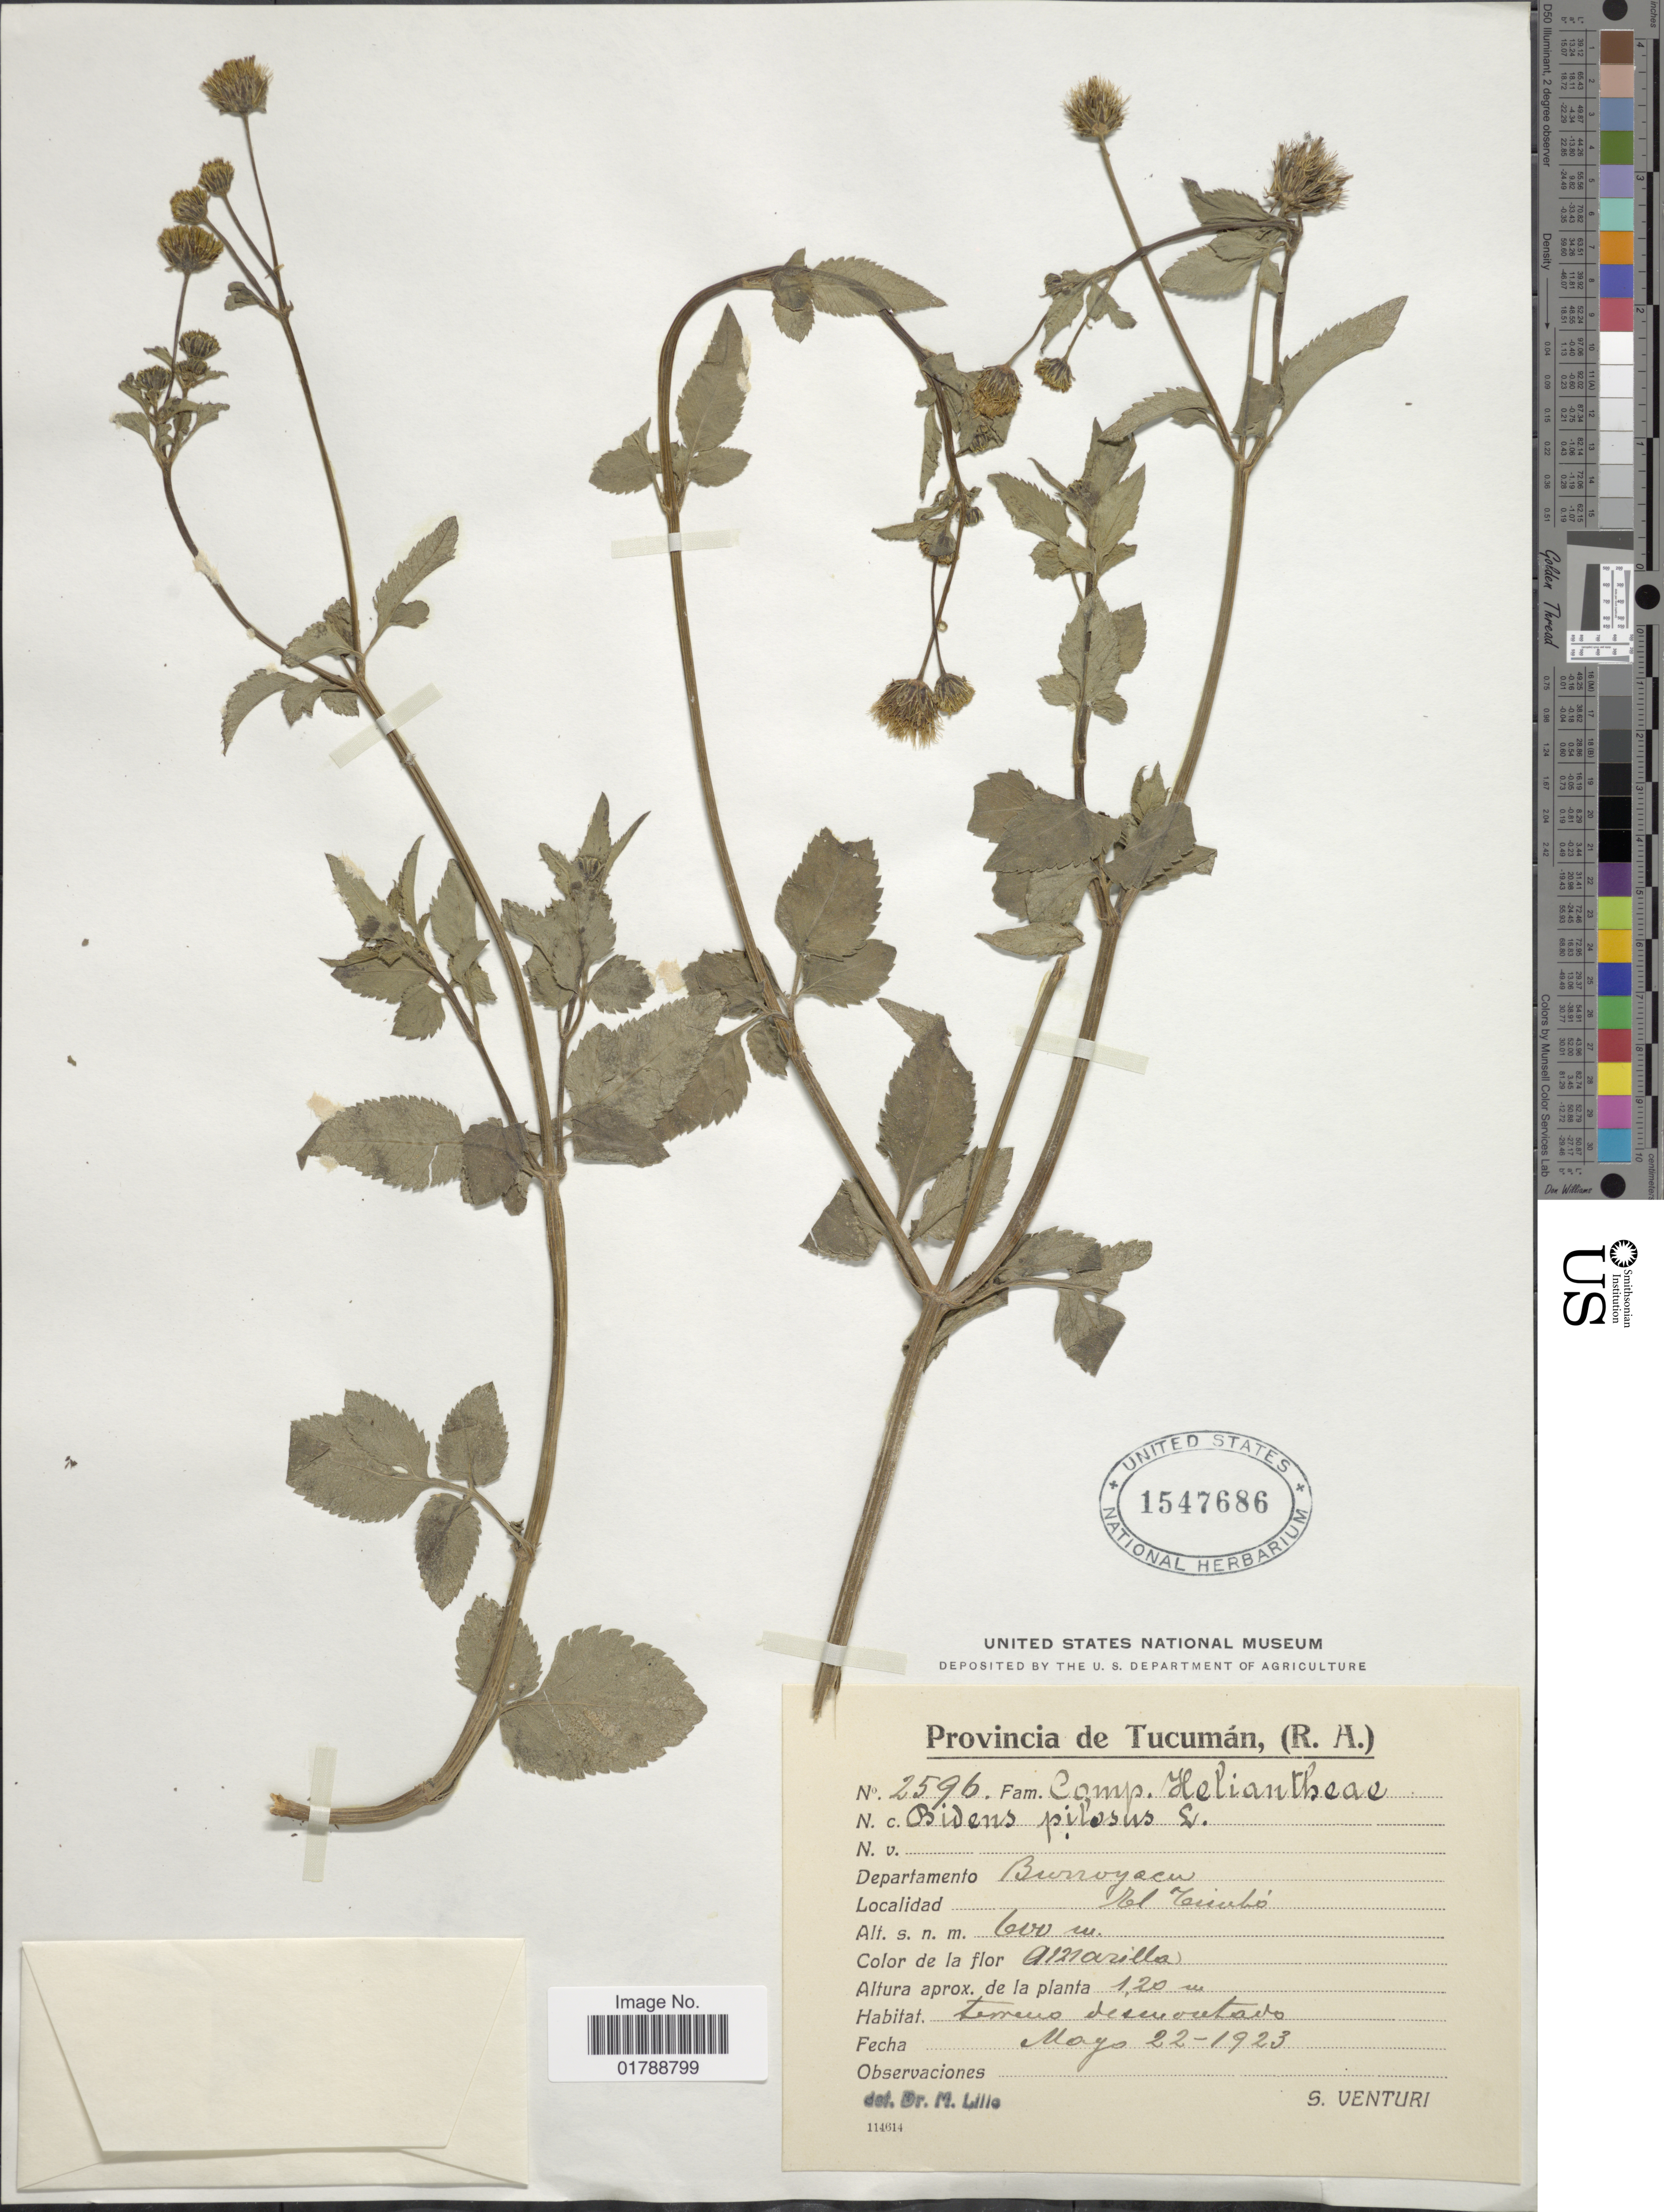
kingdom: Plantae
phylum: Tracheophyta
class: Magnoliopsida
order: Asterales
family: Asteraceae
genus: Bidens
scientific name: Bidens pilosa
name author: L.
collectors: S. Venturi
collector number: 2596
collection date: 1923-05-22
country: Argentina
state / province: Tucumán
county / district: Burruyacú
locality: El Timbó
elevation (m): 600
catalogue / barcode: US 1547686